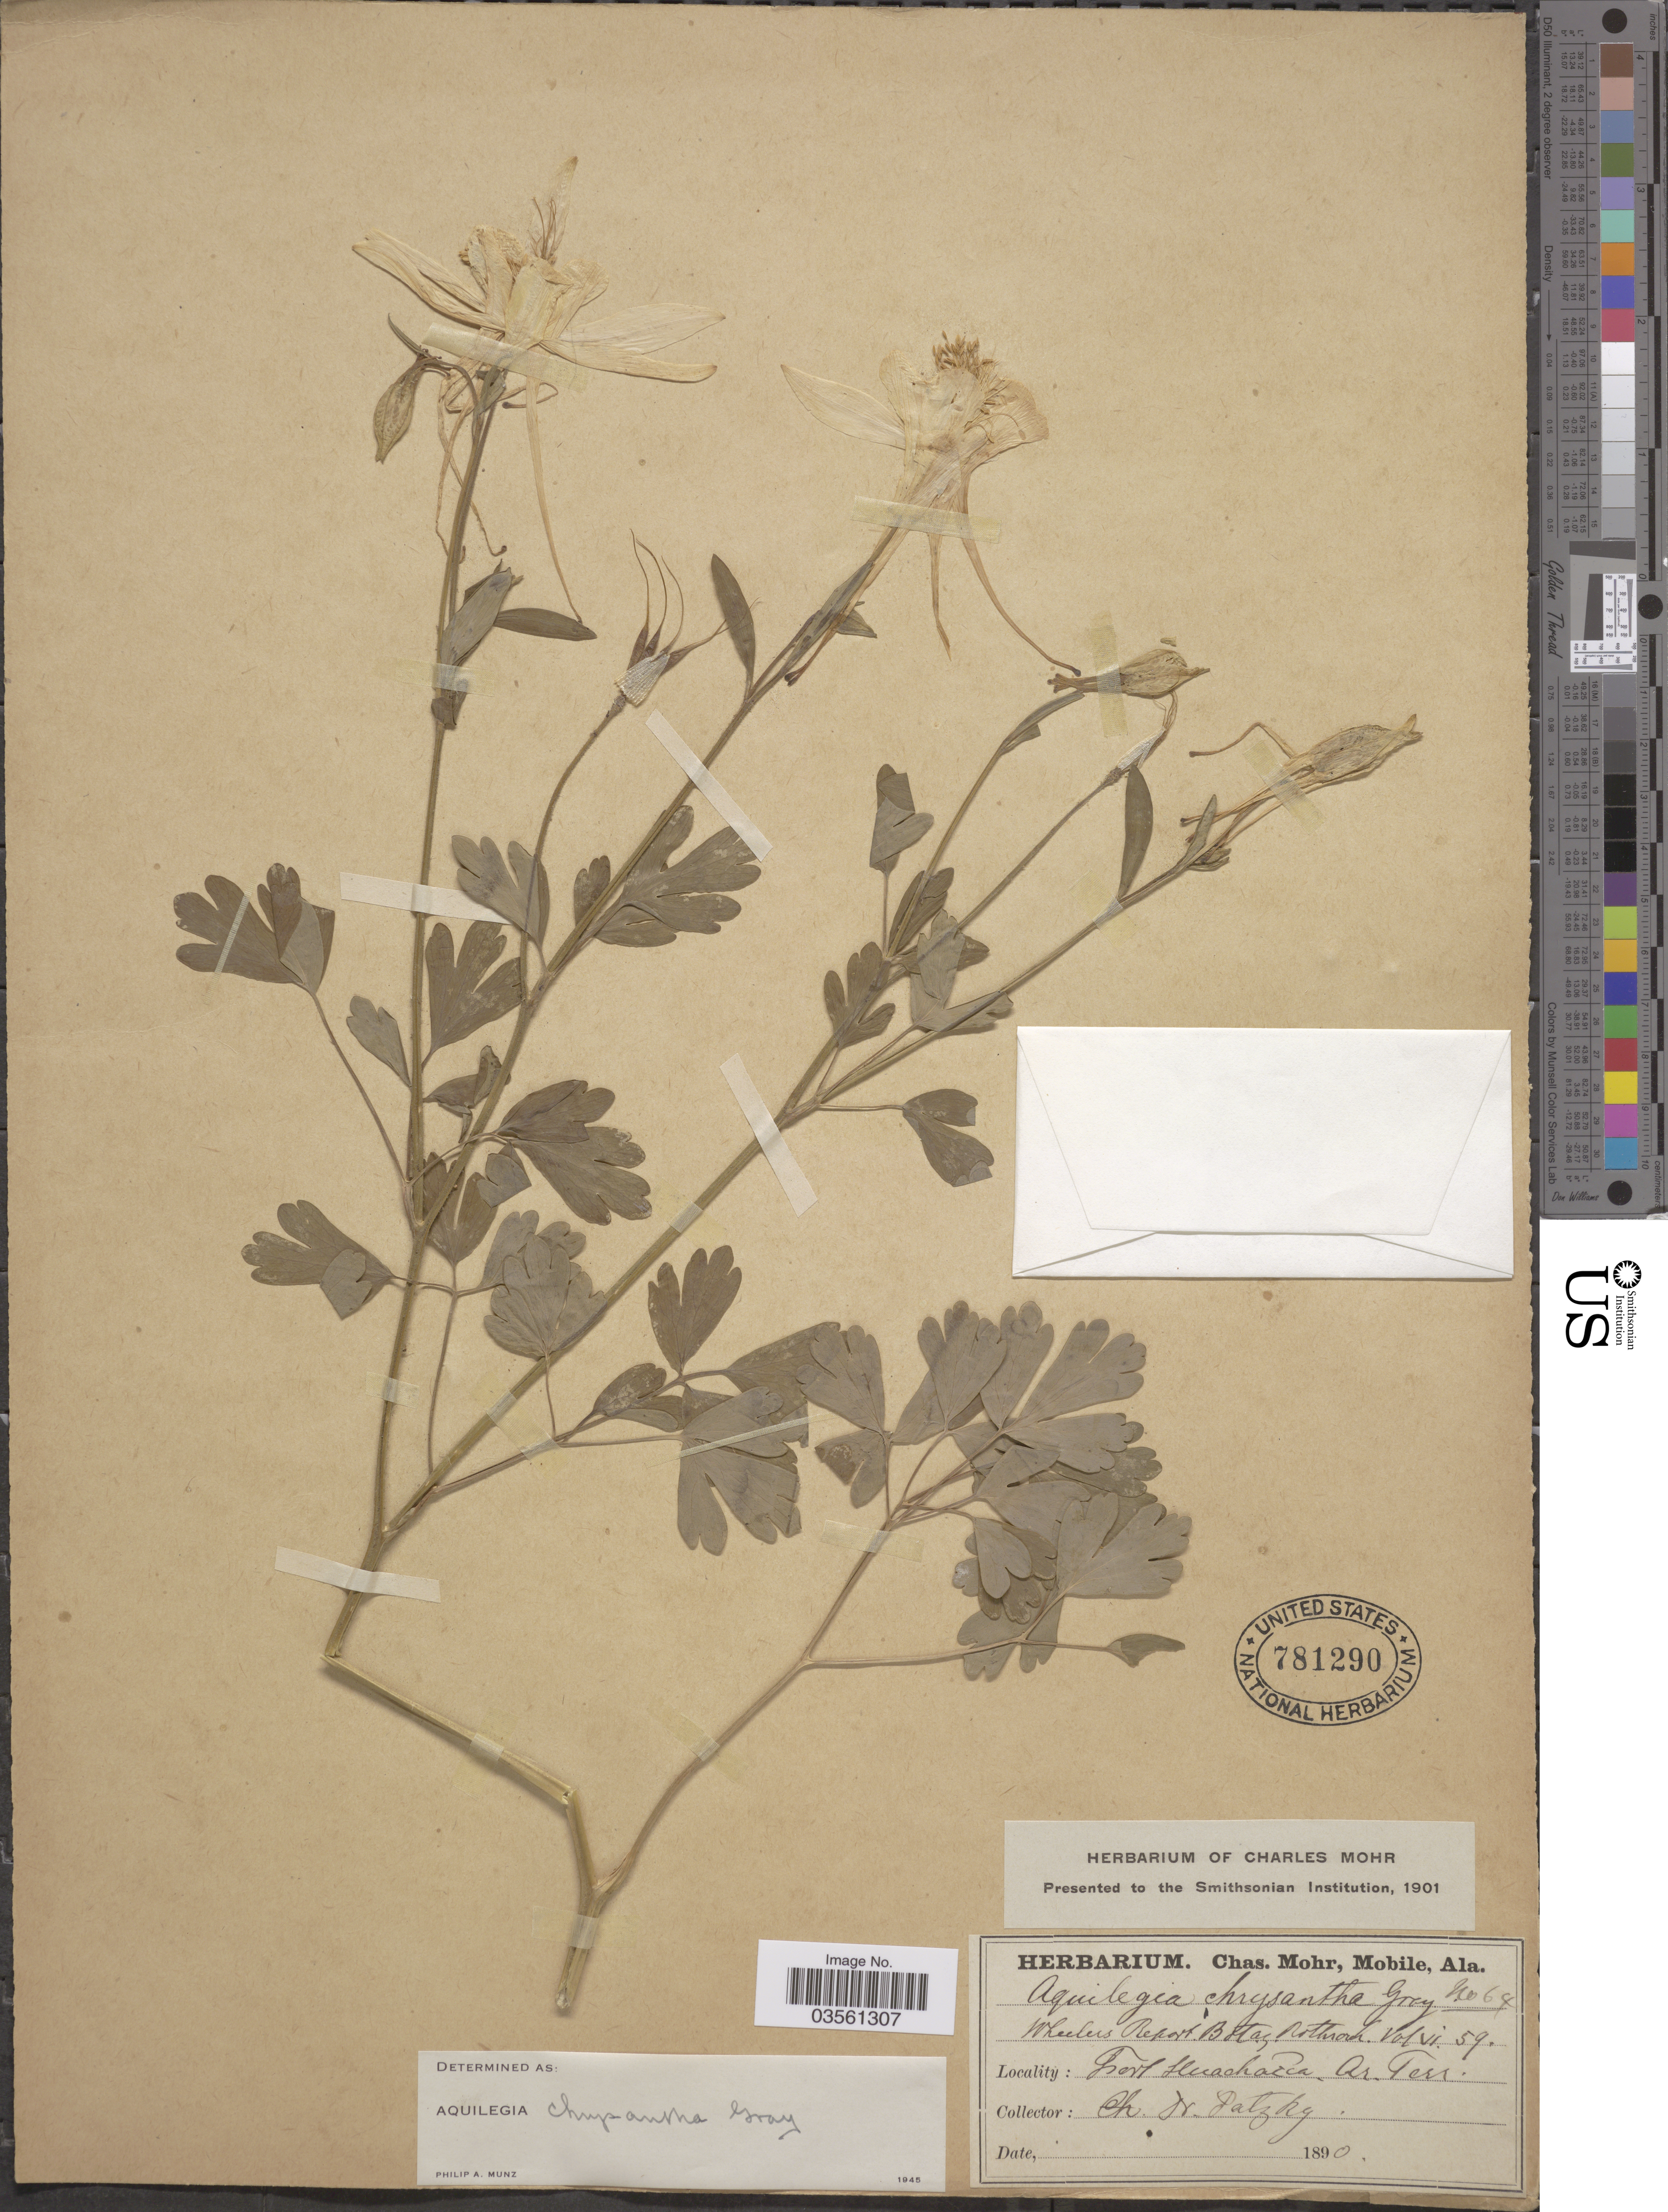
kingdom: Plantae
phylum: Tracheophyta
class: Magnoliopsida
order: Ranunculales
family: Ranunculaceae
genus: Aquilegia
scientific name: Aquilegia chrysantha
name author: A. Gray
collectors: -. Patzky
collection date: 1890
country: United States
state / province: Arizona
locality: Fort Huachuca.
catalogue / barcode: US 781290